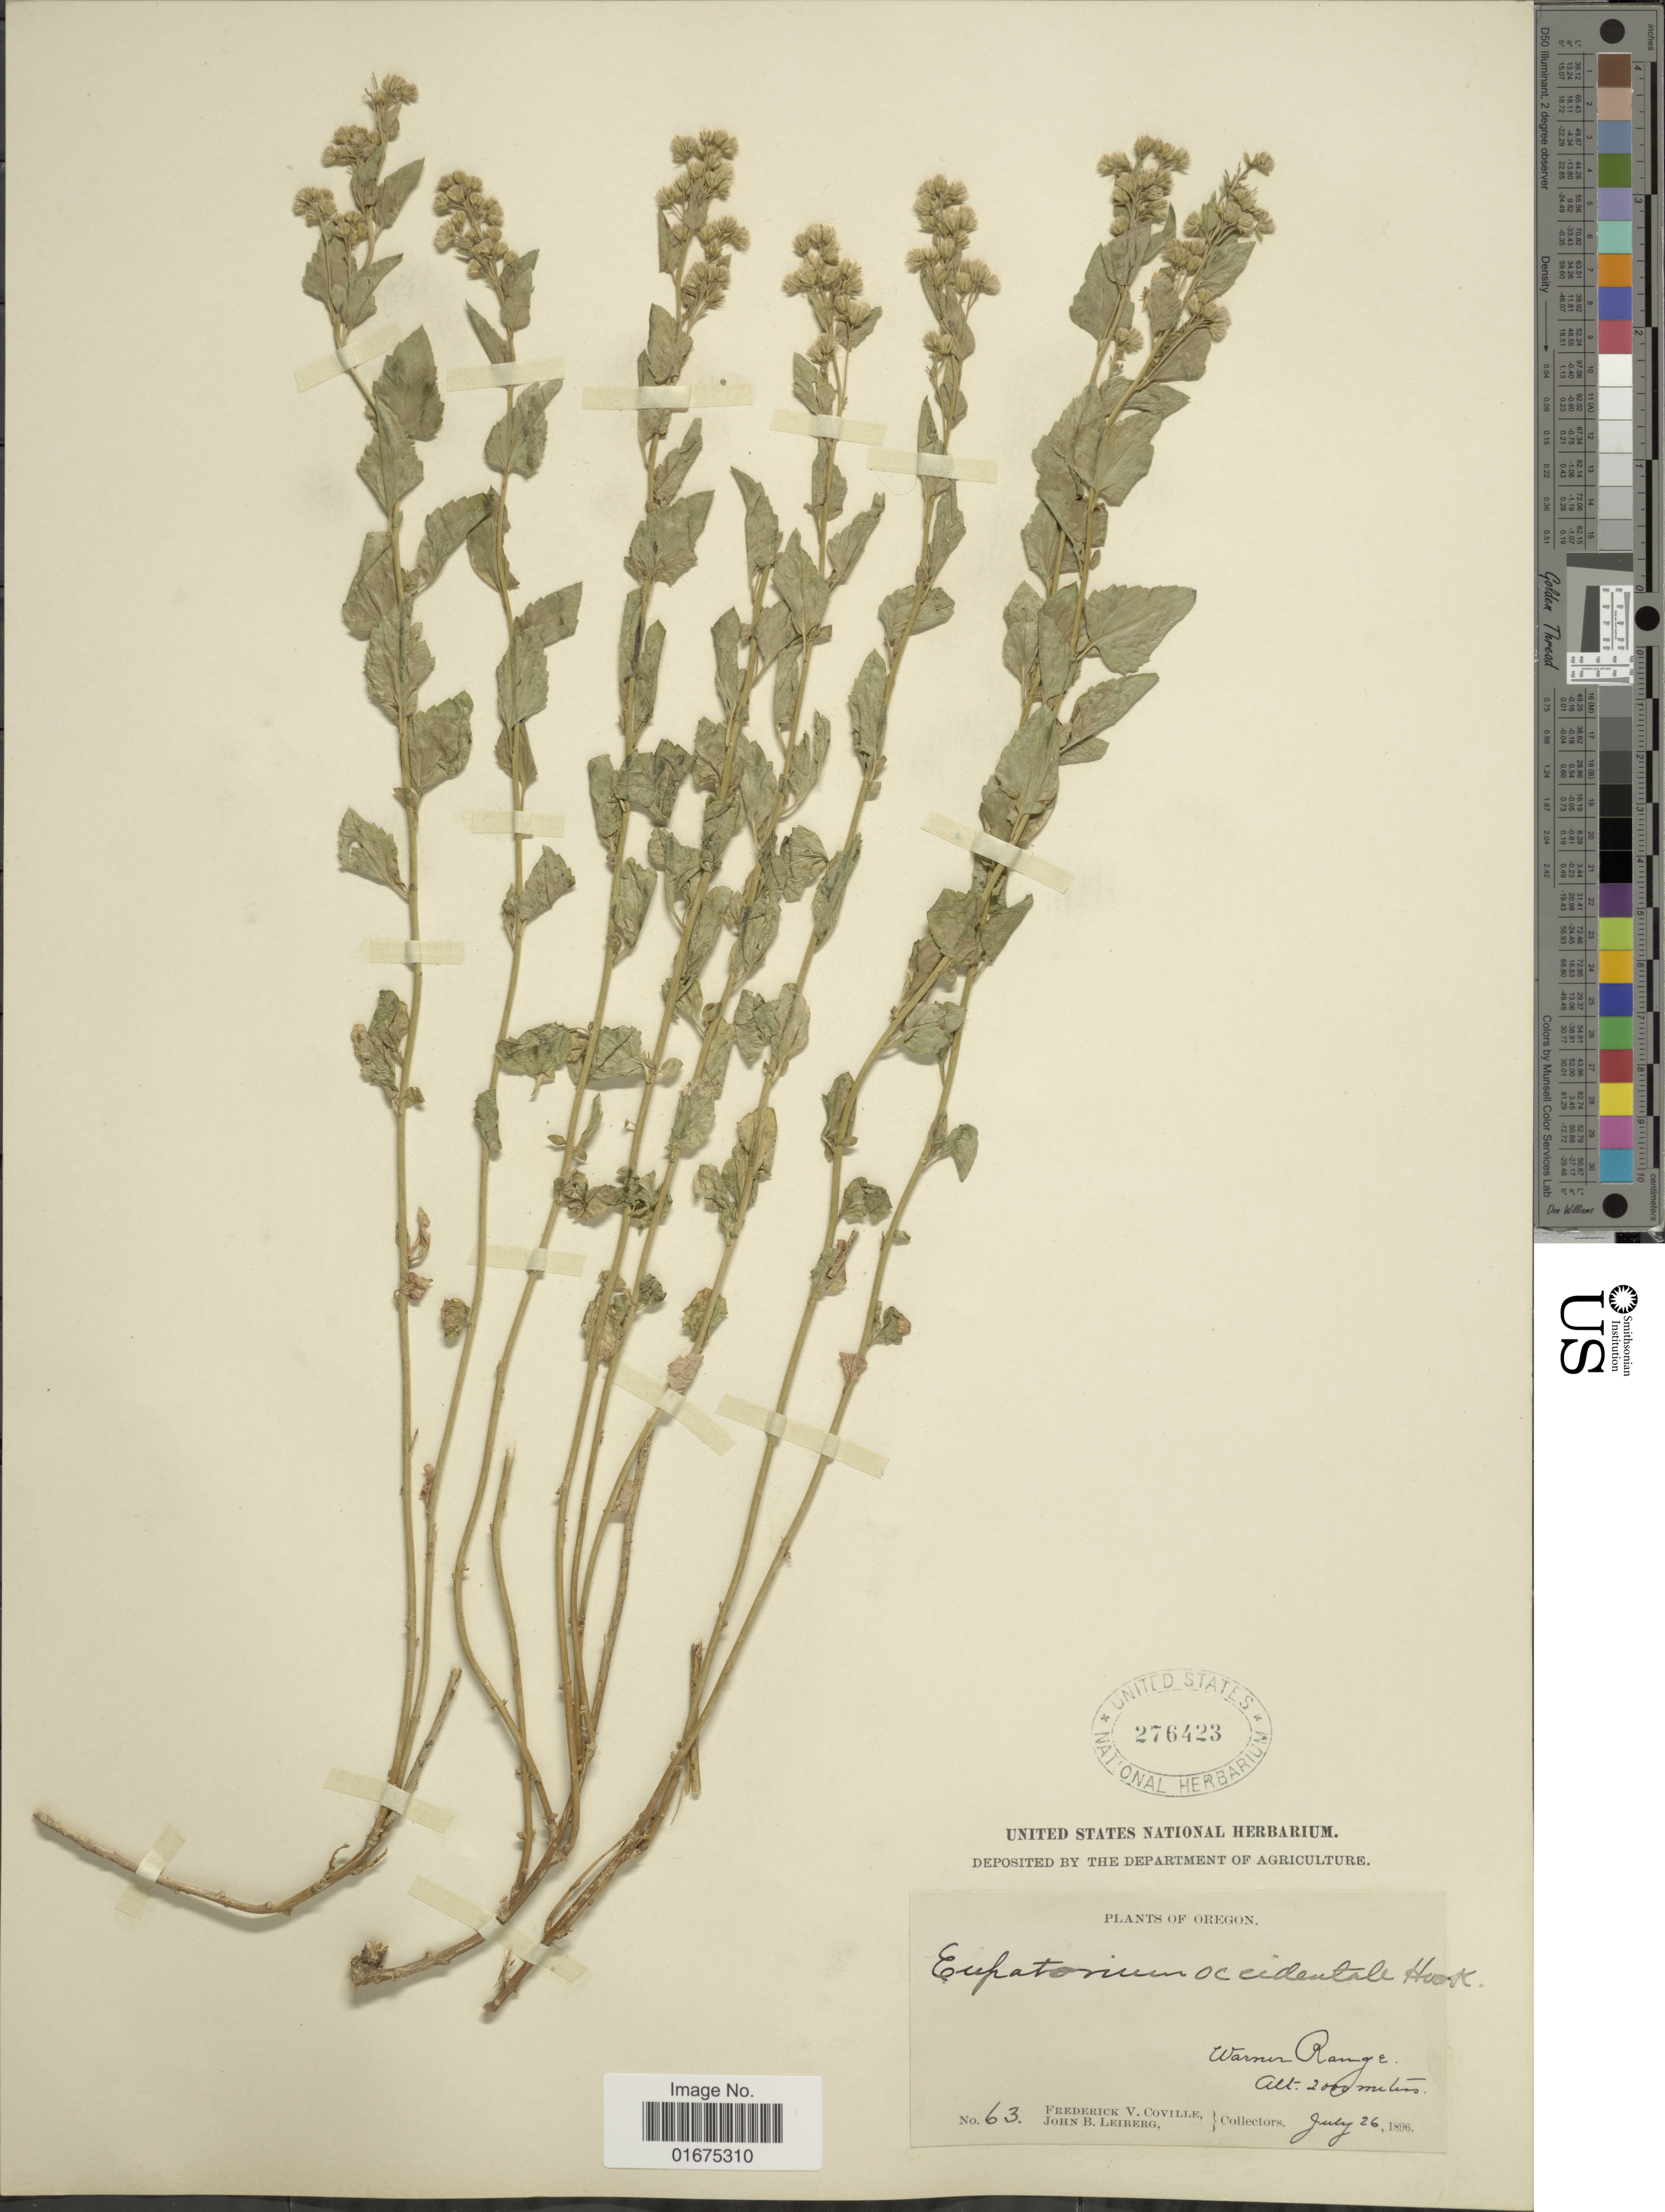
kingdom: Plantae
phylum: Tracheophyta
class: Magnoliopsida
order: Asterales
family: Asteraceae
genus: Ageratina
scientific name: Ageratina occidentalis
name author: (Hook.) R.M. King & H. Rob.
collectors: F. V. Coville & J. B. Leiberg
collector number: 63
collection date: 1896-07-26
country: United States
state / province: Oregon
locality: Warner Range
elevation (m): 2000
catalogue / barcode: US 276423